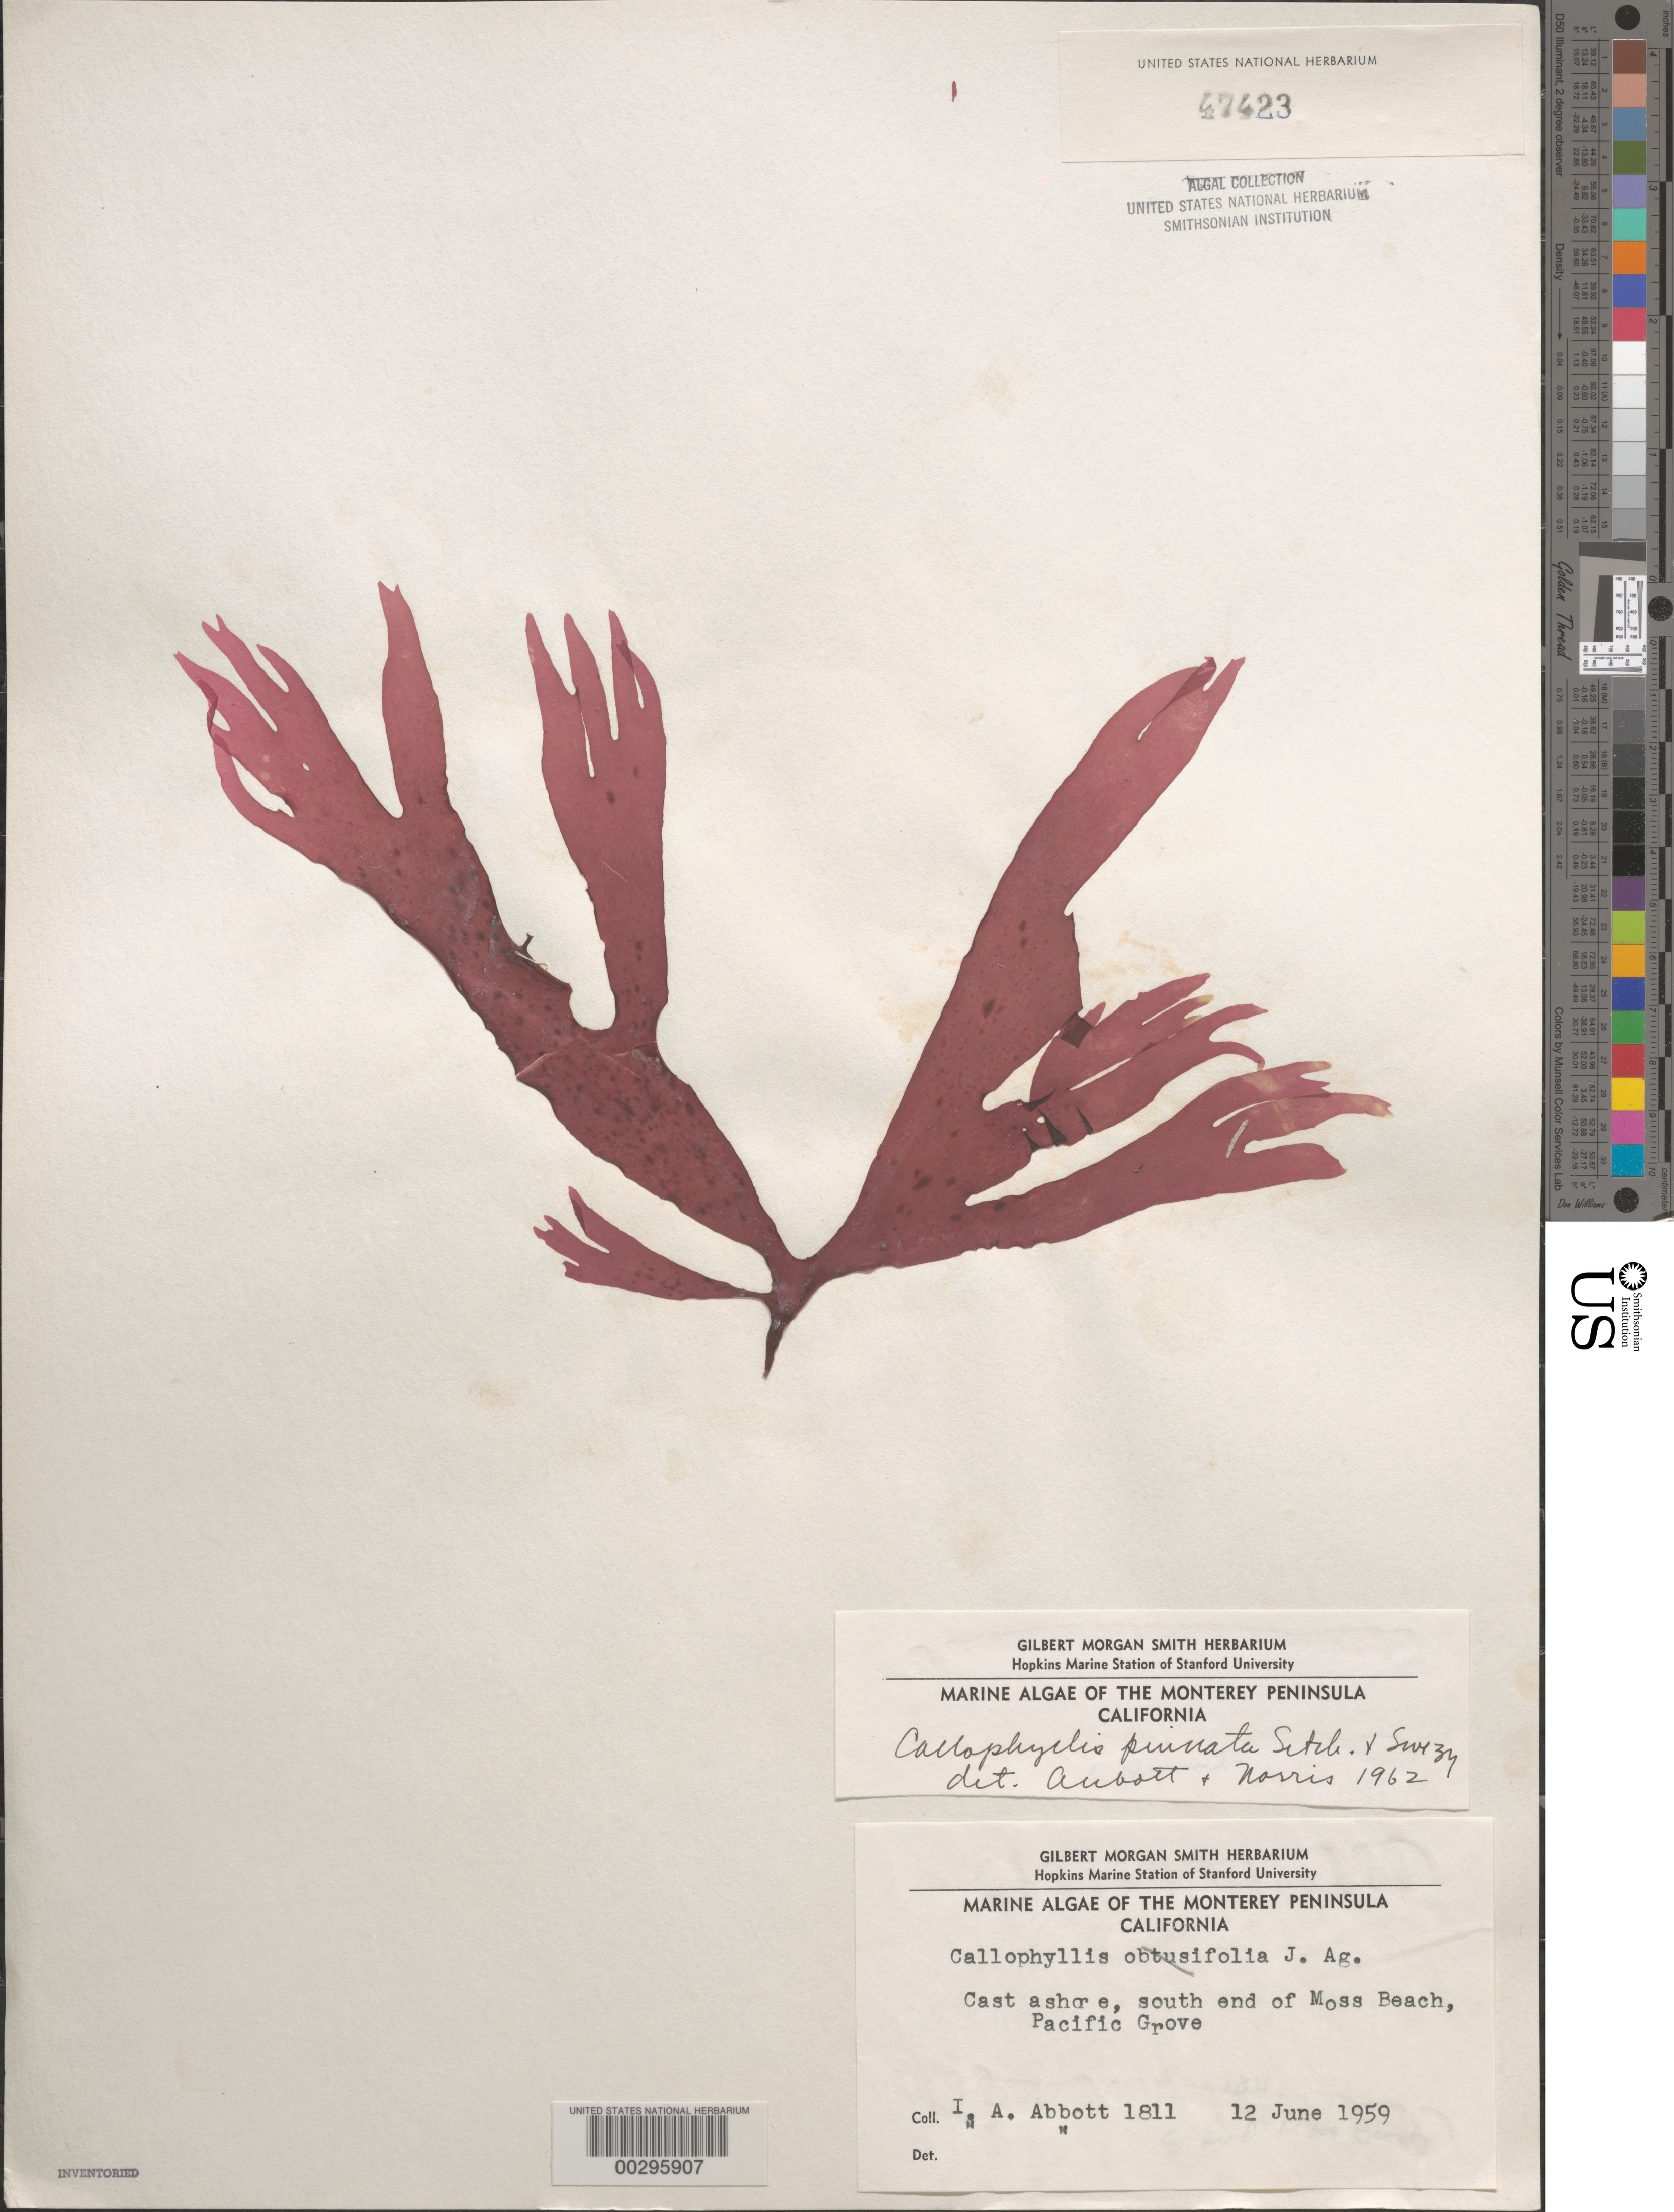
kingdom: Plantae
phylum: Rhodophyta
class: Florideophyceae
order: Gigartinales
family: Kallymeniaceae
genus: Callophyllis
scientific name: Callophyllis pinnata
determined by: Abbott, I. A.; Norris, R. E.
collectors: I. A. Abbott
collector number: IAA 1811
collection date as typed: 12 Jun 1959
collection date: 1959-06-12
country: United States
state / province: California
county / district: Monterey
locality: Moss Beach, Pacific Grove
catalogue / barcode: US 47423